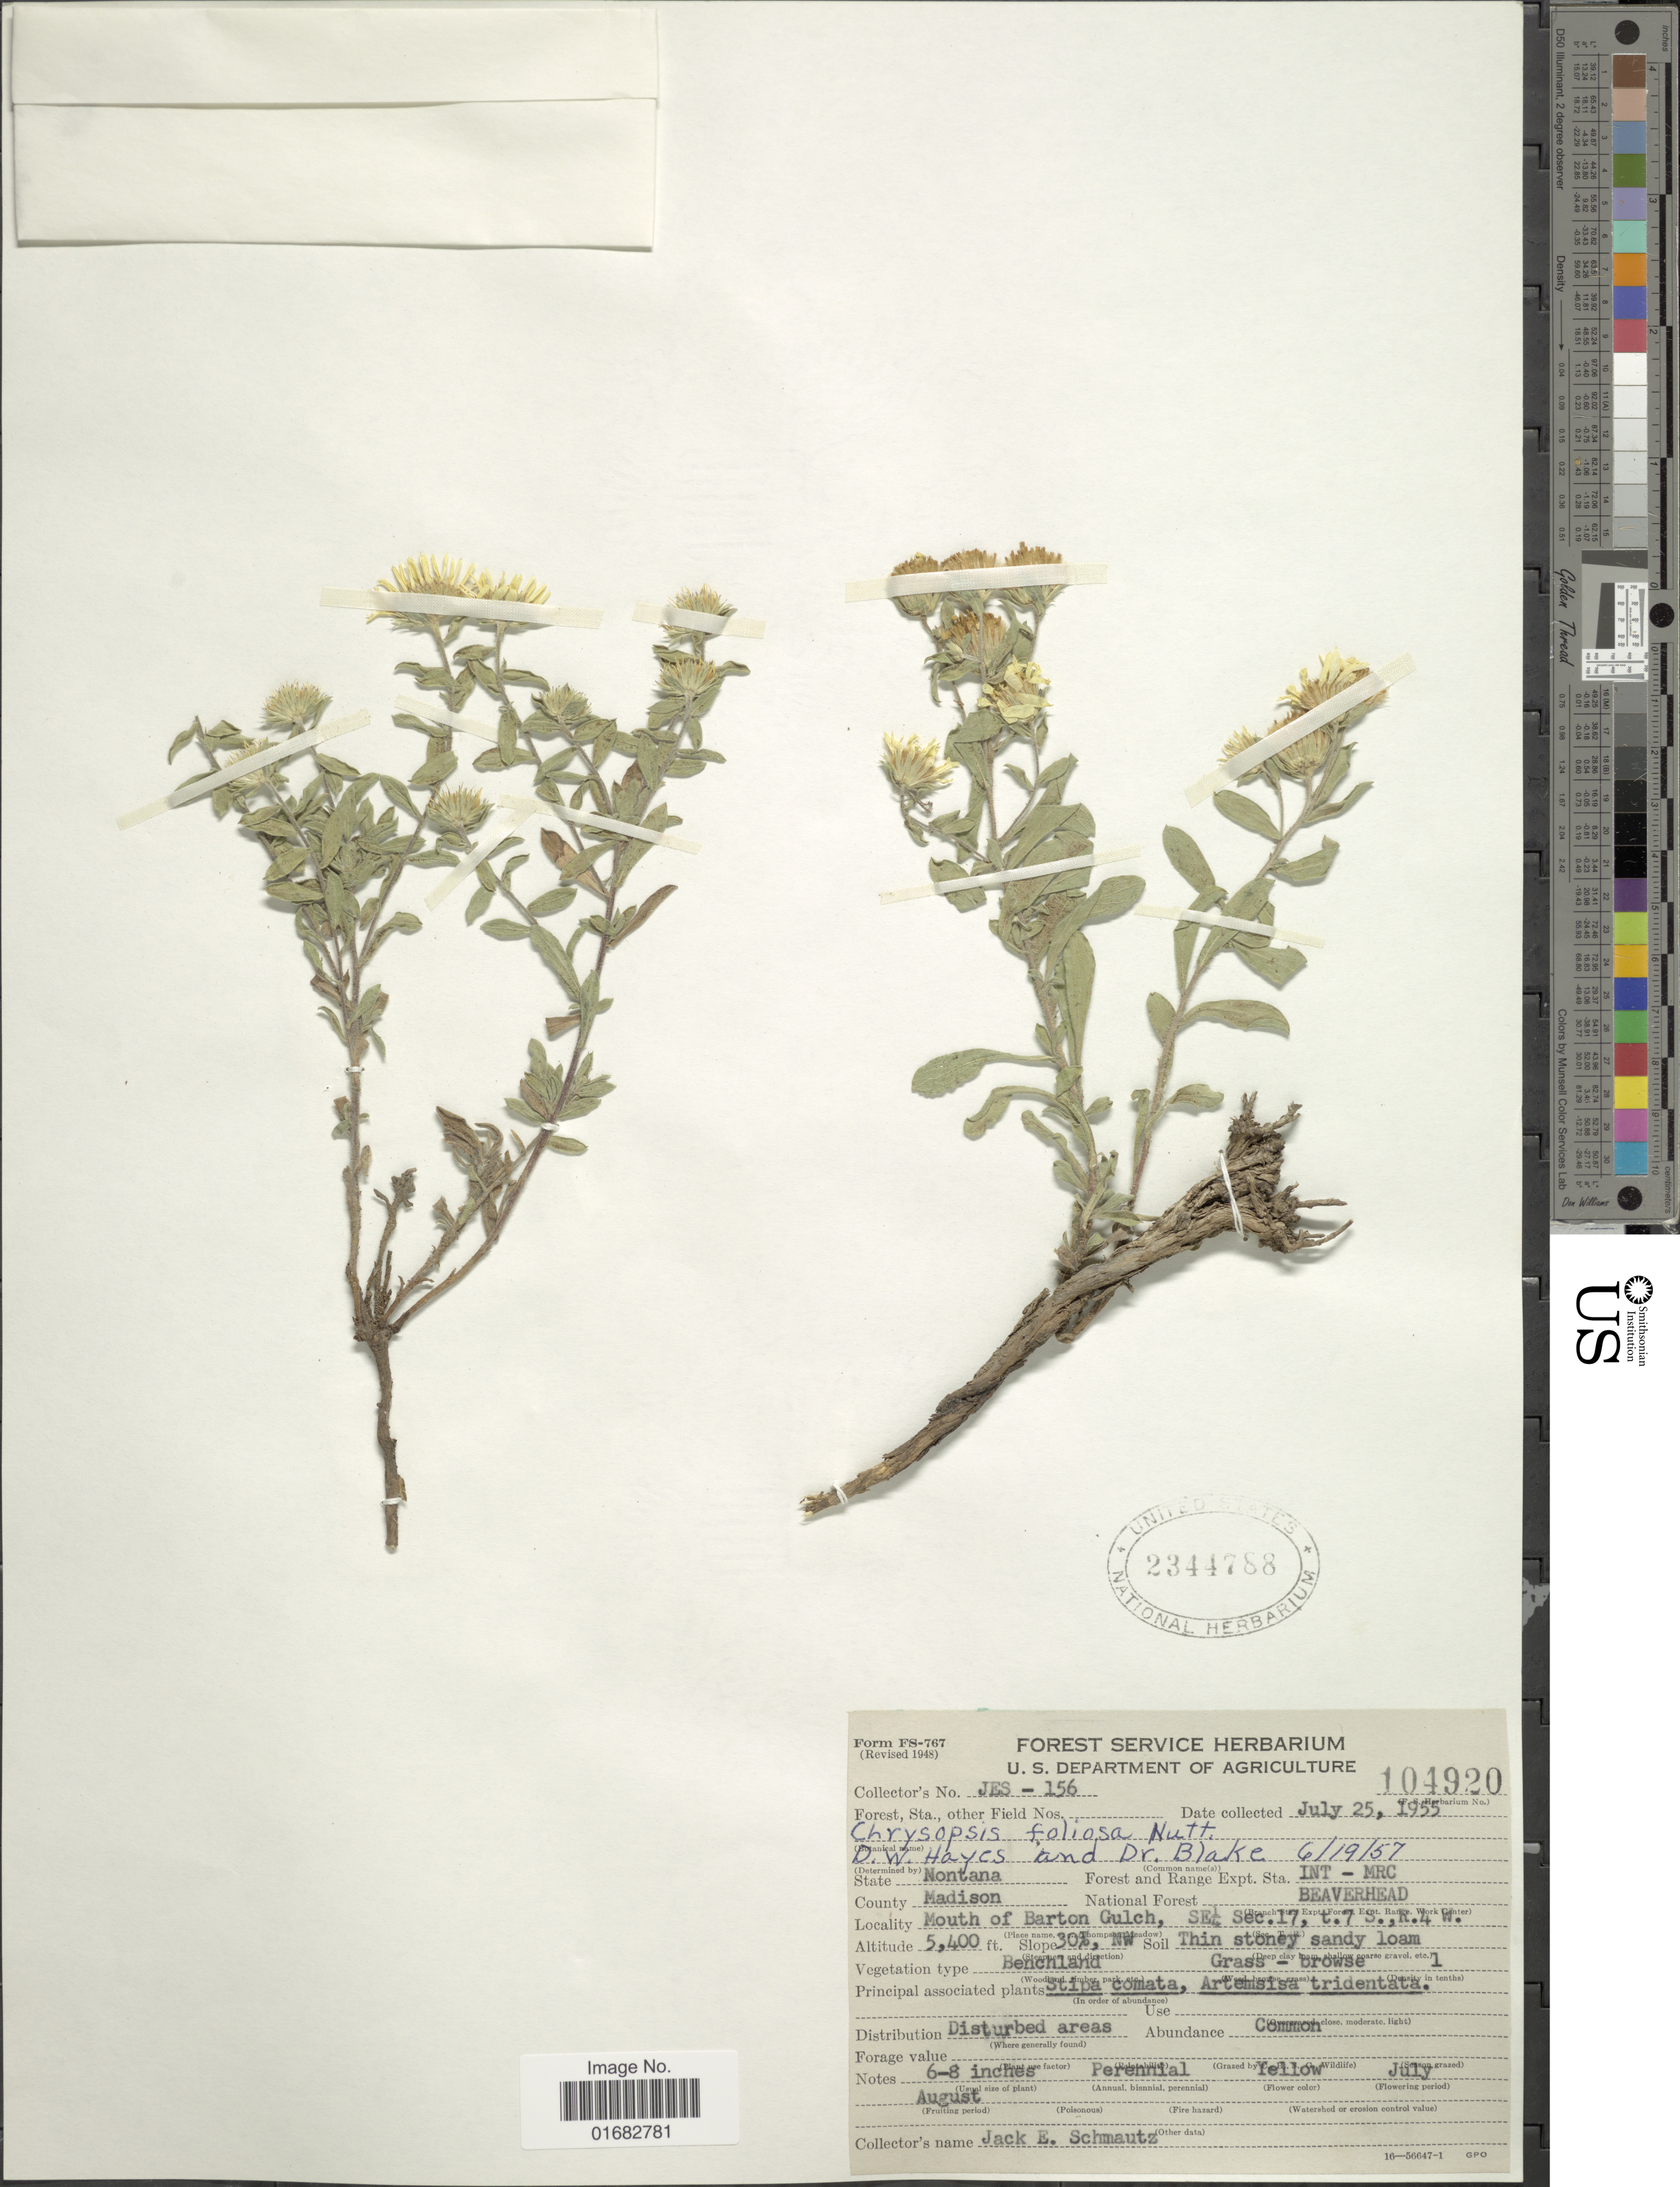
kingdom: Plantae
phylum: Tracheophyta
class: Magnoliopsida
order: Asterales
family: Asteraceae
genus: Heterotheca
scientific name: Heterotheca villosa var. foliosa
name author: (Nutt.) V.L. Harms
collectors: J. Schmautz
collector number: JES - 156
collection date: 1955-07-25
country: United States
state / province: Montana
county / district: Madison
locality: National Forest Beaverhead. Mouth of Barton Gulch, SE¼ Sec. 17, t.7 S., R.4 W.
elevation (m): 1646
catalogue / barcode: US 2344788